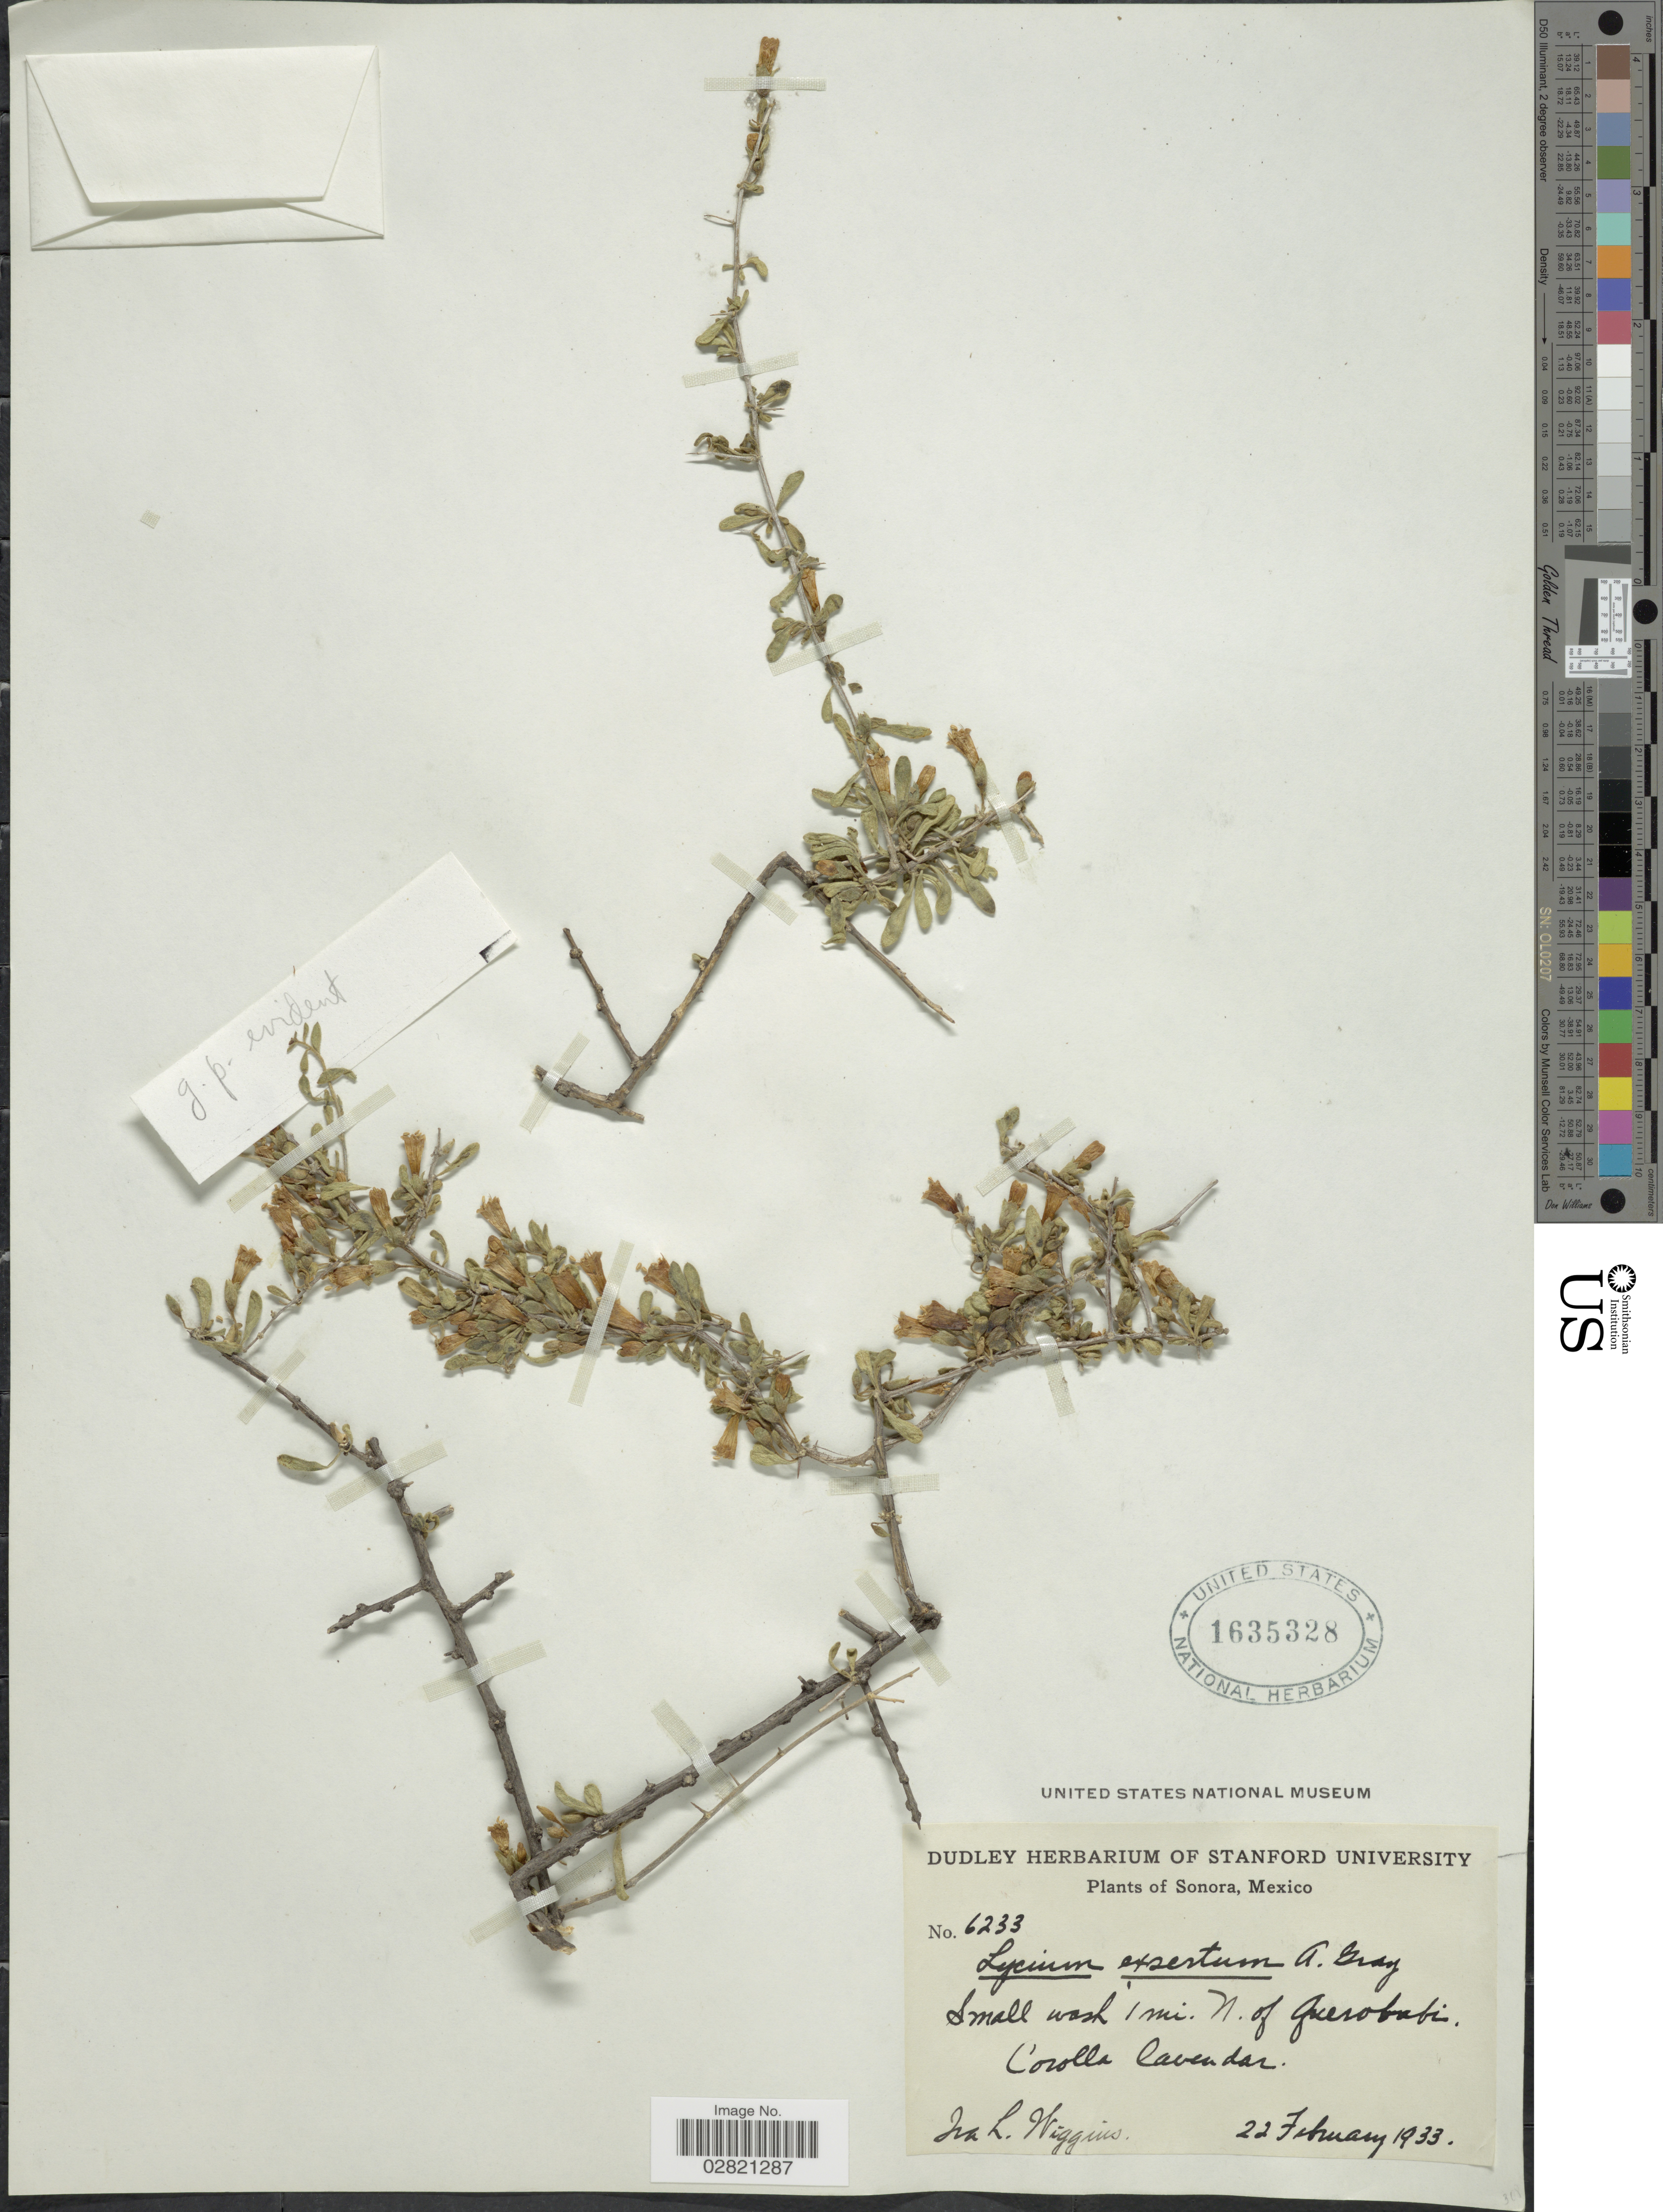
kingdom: Plantae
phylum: Tracheophyta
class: Magnoliopsida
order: Solanales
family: Solanaceae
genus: Lycium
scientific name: Lycium exsertum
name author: A. Gray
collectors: I. L. Wiggins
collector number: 6233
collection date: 1933-02-22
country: Mexico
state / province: Sonora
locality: Small wash 1 mi. N. of Querobabi.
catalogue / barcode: US 1635328